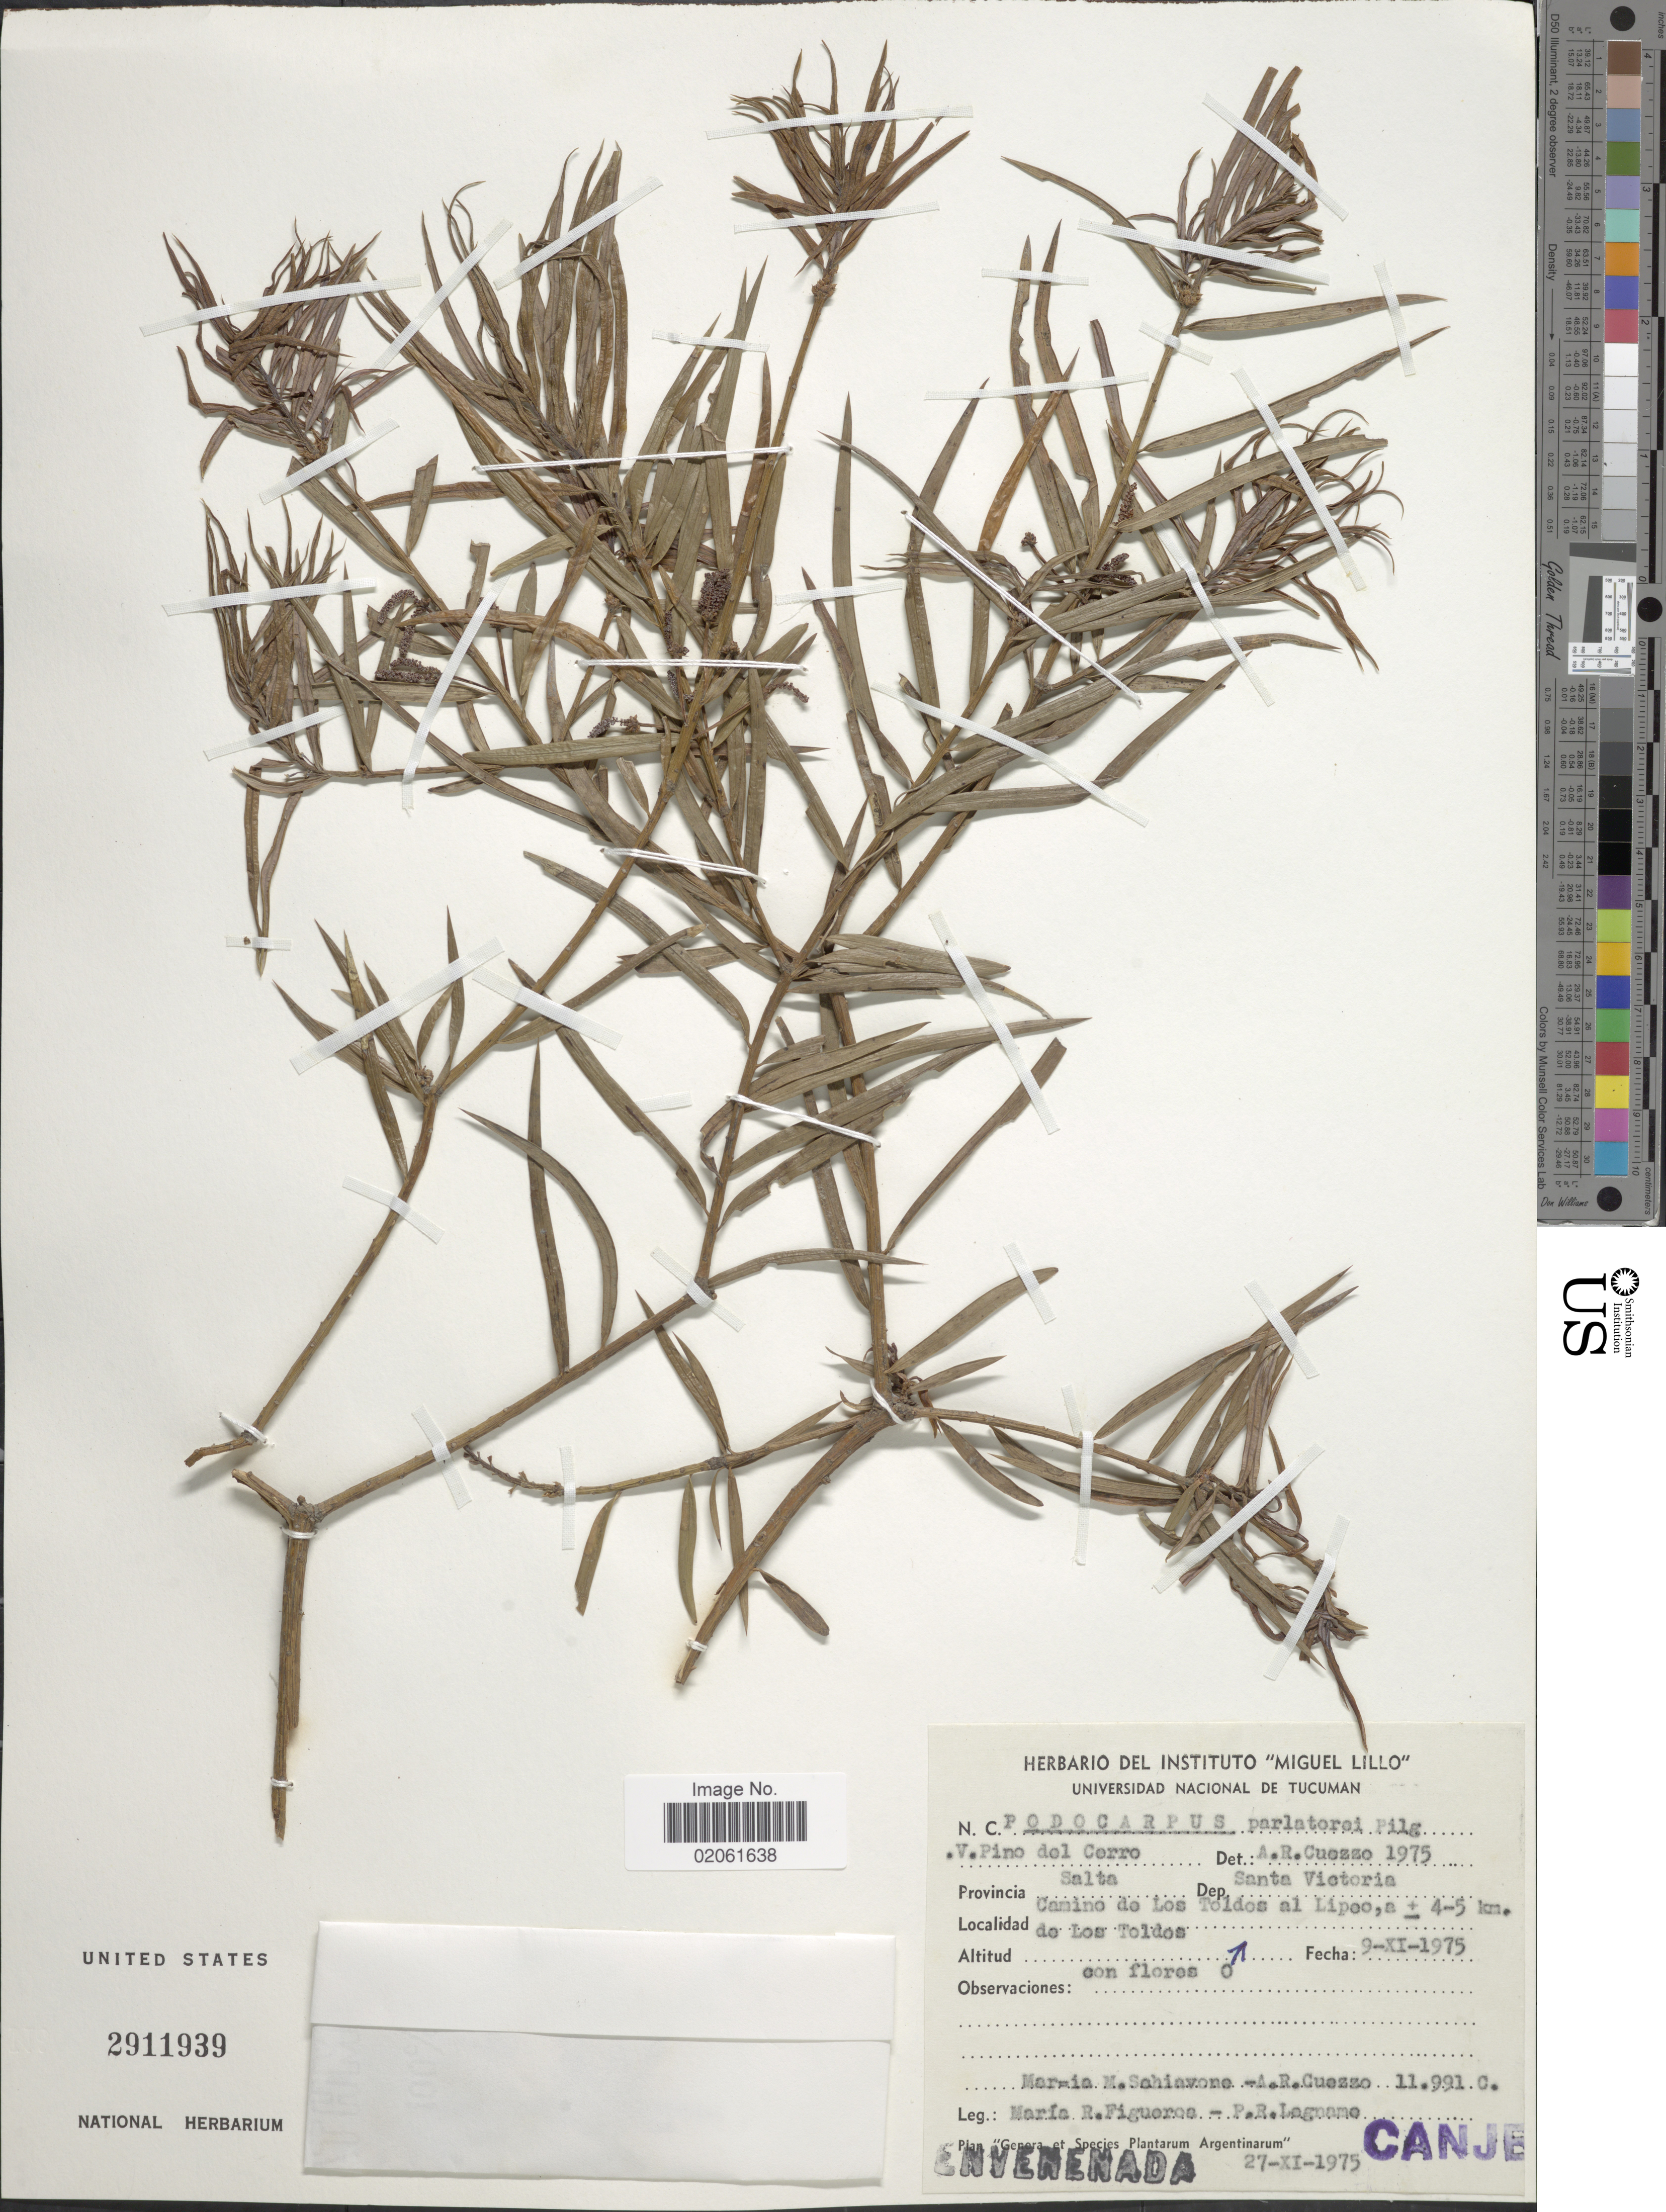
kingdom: Plantae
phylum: Tracheophyta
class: Pinopsida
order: Pinales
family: Podocarpaceae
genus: Podocarpus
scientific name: Podocarpus parlatorei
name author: Pilg.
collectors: M. Schiavone, A. Cuezzo, M. Figueroa & P. Lagnamo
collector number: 11991C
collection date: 1975-11-09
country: Argentina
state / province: Salta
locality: Provincia Salta, Dep. Santa Victoria, Camino de Los Toldos al Lopeo, a ± 4-5 km de Los Toldos.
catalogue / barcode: US 2911939